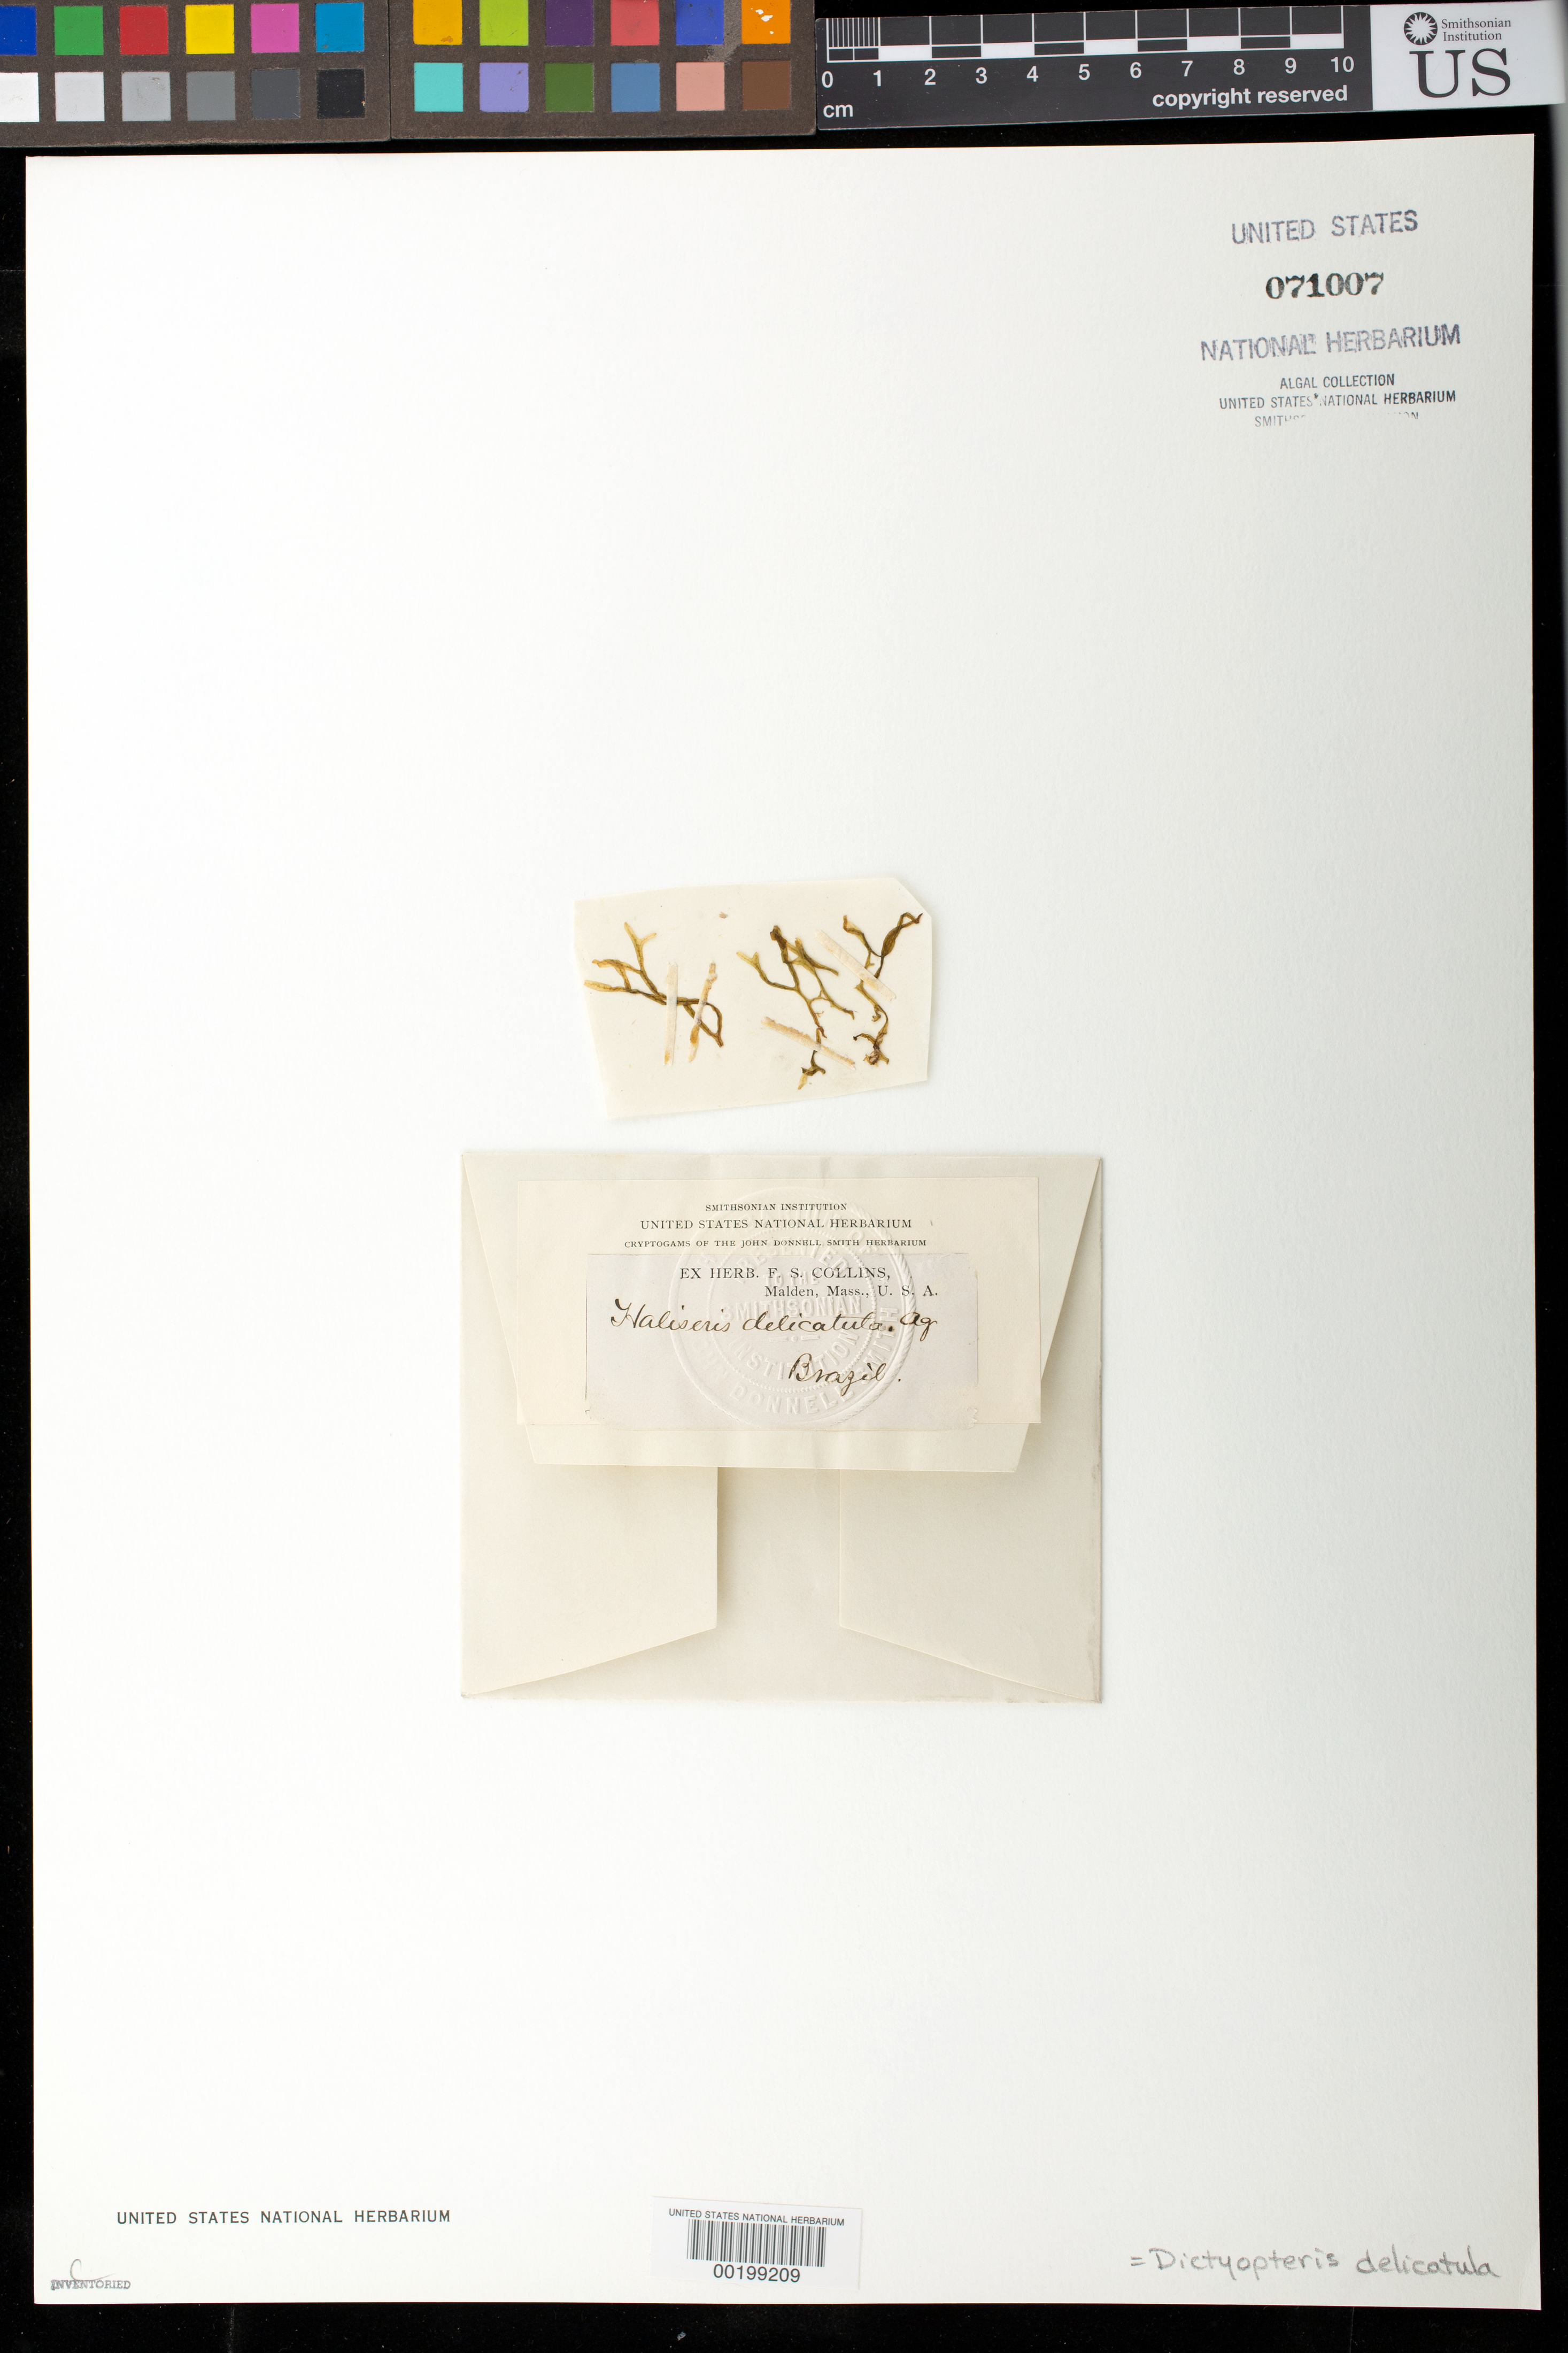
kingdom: Chromista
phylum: Ochrophyta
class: Phaeophyceae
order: Dictyotales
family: Dictyotaceae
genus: Dictyopteris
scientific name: Dictyopteris delicatula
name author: J.V.Lamouroux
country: Brazil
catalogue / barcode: US 71007